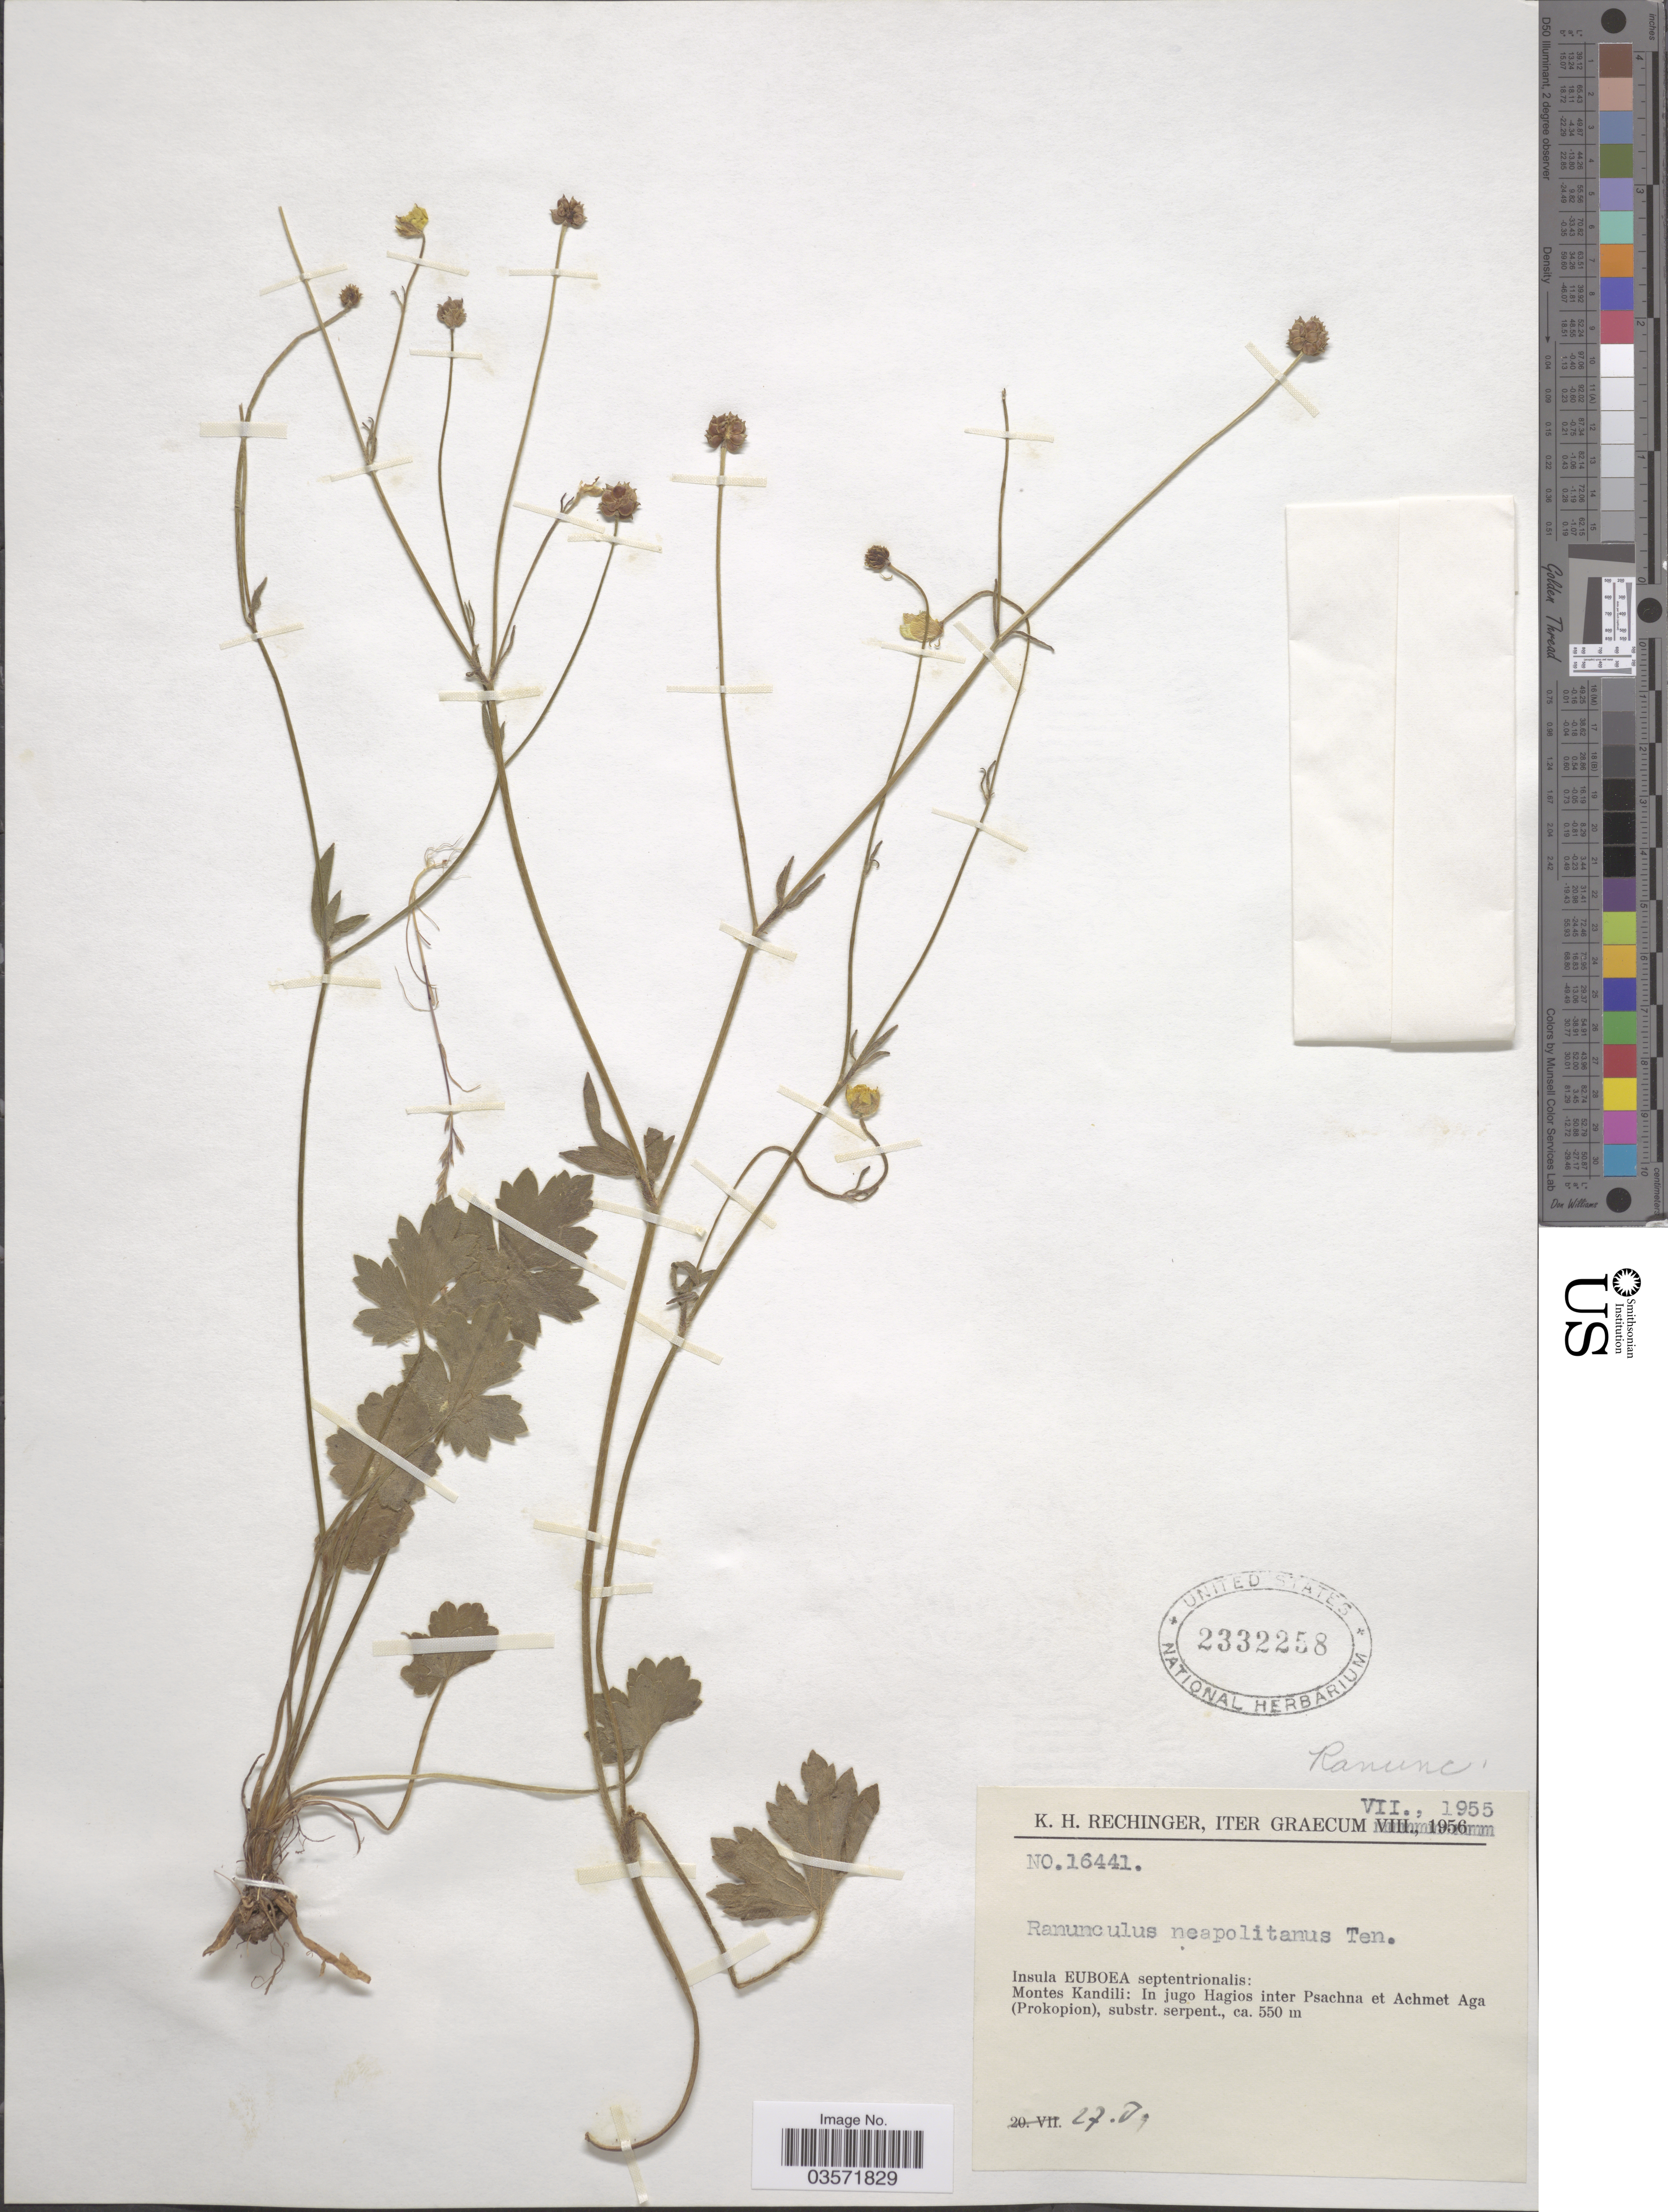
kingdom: Plantae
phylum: Tracheophyta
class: Magnoliopsida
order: Ranunculales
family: Ranunculaceae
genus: Ranunculus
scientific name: Ranunculus neapolitanus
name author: Ten.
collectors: K. H. Rechinger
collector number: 16441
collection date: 1955-07-27/1955-07-31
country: Greece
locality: Insula Euboea septentrionalis: Montes Kandili: In jugo Hagios inter Psachna et Achmet Aga (Prokopion).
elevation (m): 550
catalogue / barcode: US 2332258